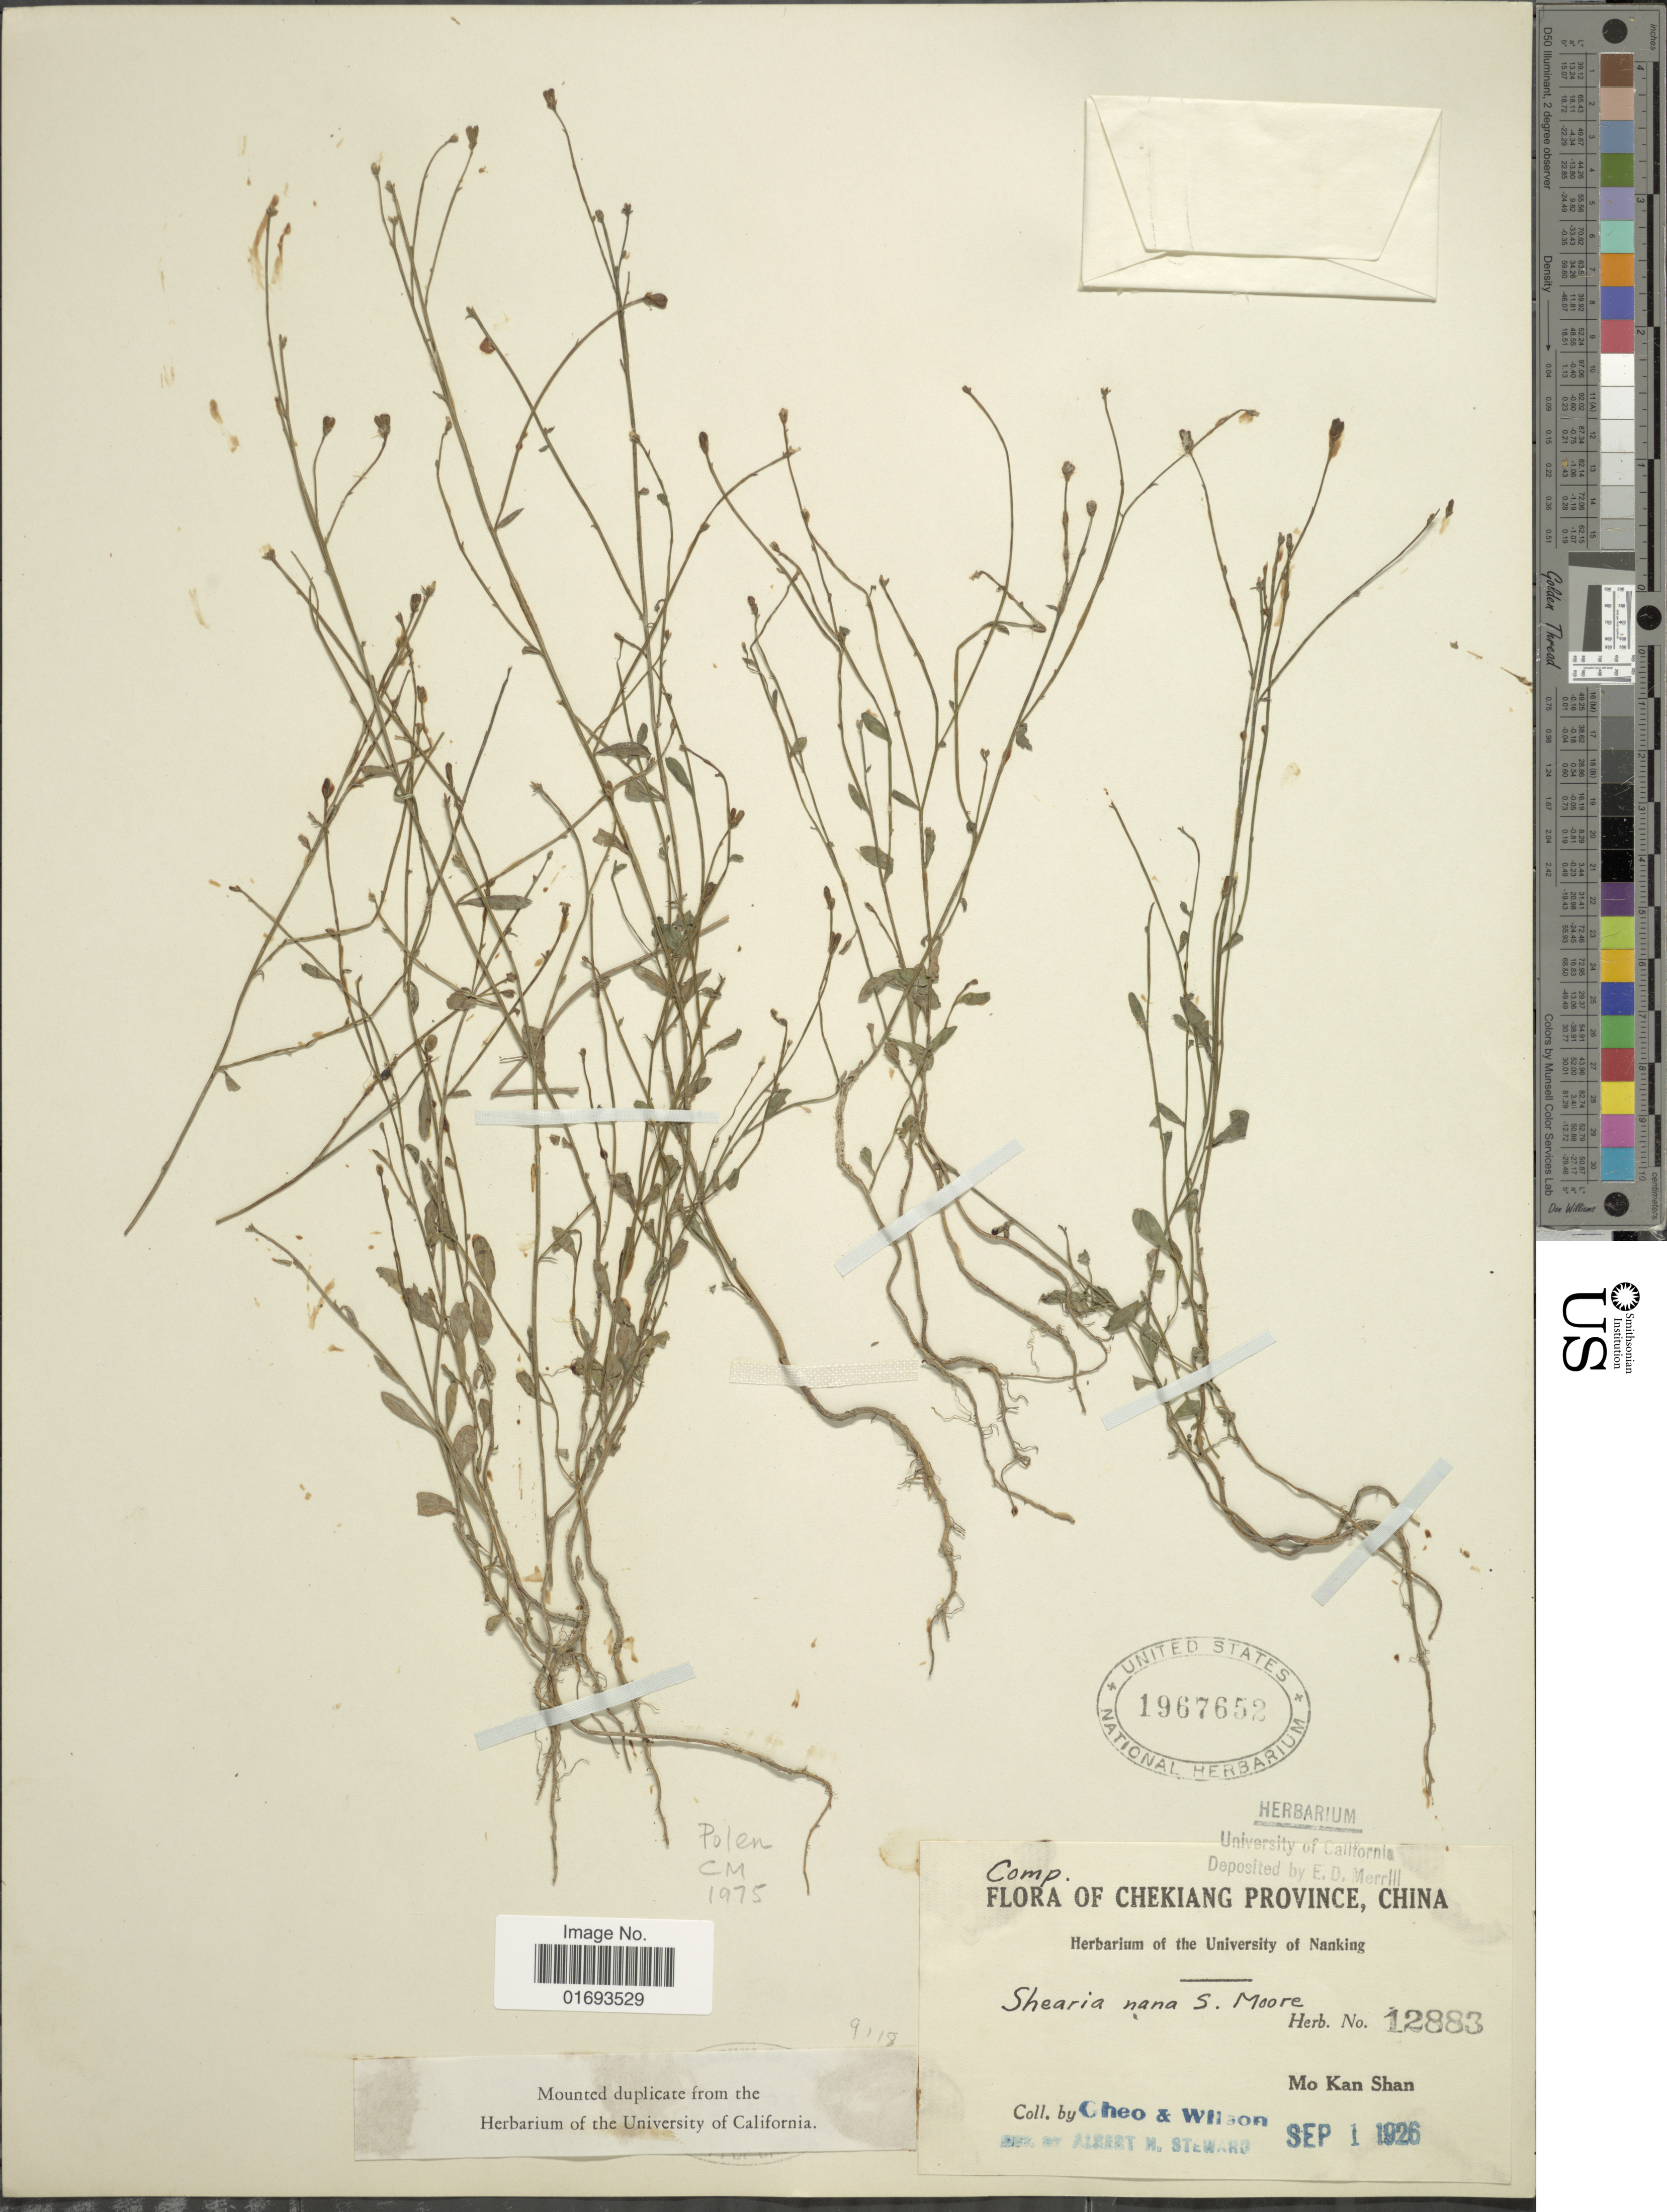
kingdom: Plantae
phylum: Tracheophyta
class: Magnoliopsida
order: Asterales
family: Asteraceae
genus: Sheareria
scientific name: Sheareria nana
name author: S. Moore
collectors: Cheo & -- Wilson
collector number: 12883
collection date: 1926-09-01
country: China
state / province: Zhejiang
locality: Chekiang Province, China. Mo Kan Shan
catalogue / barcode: US 1967652